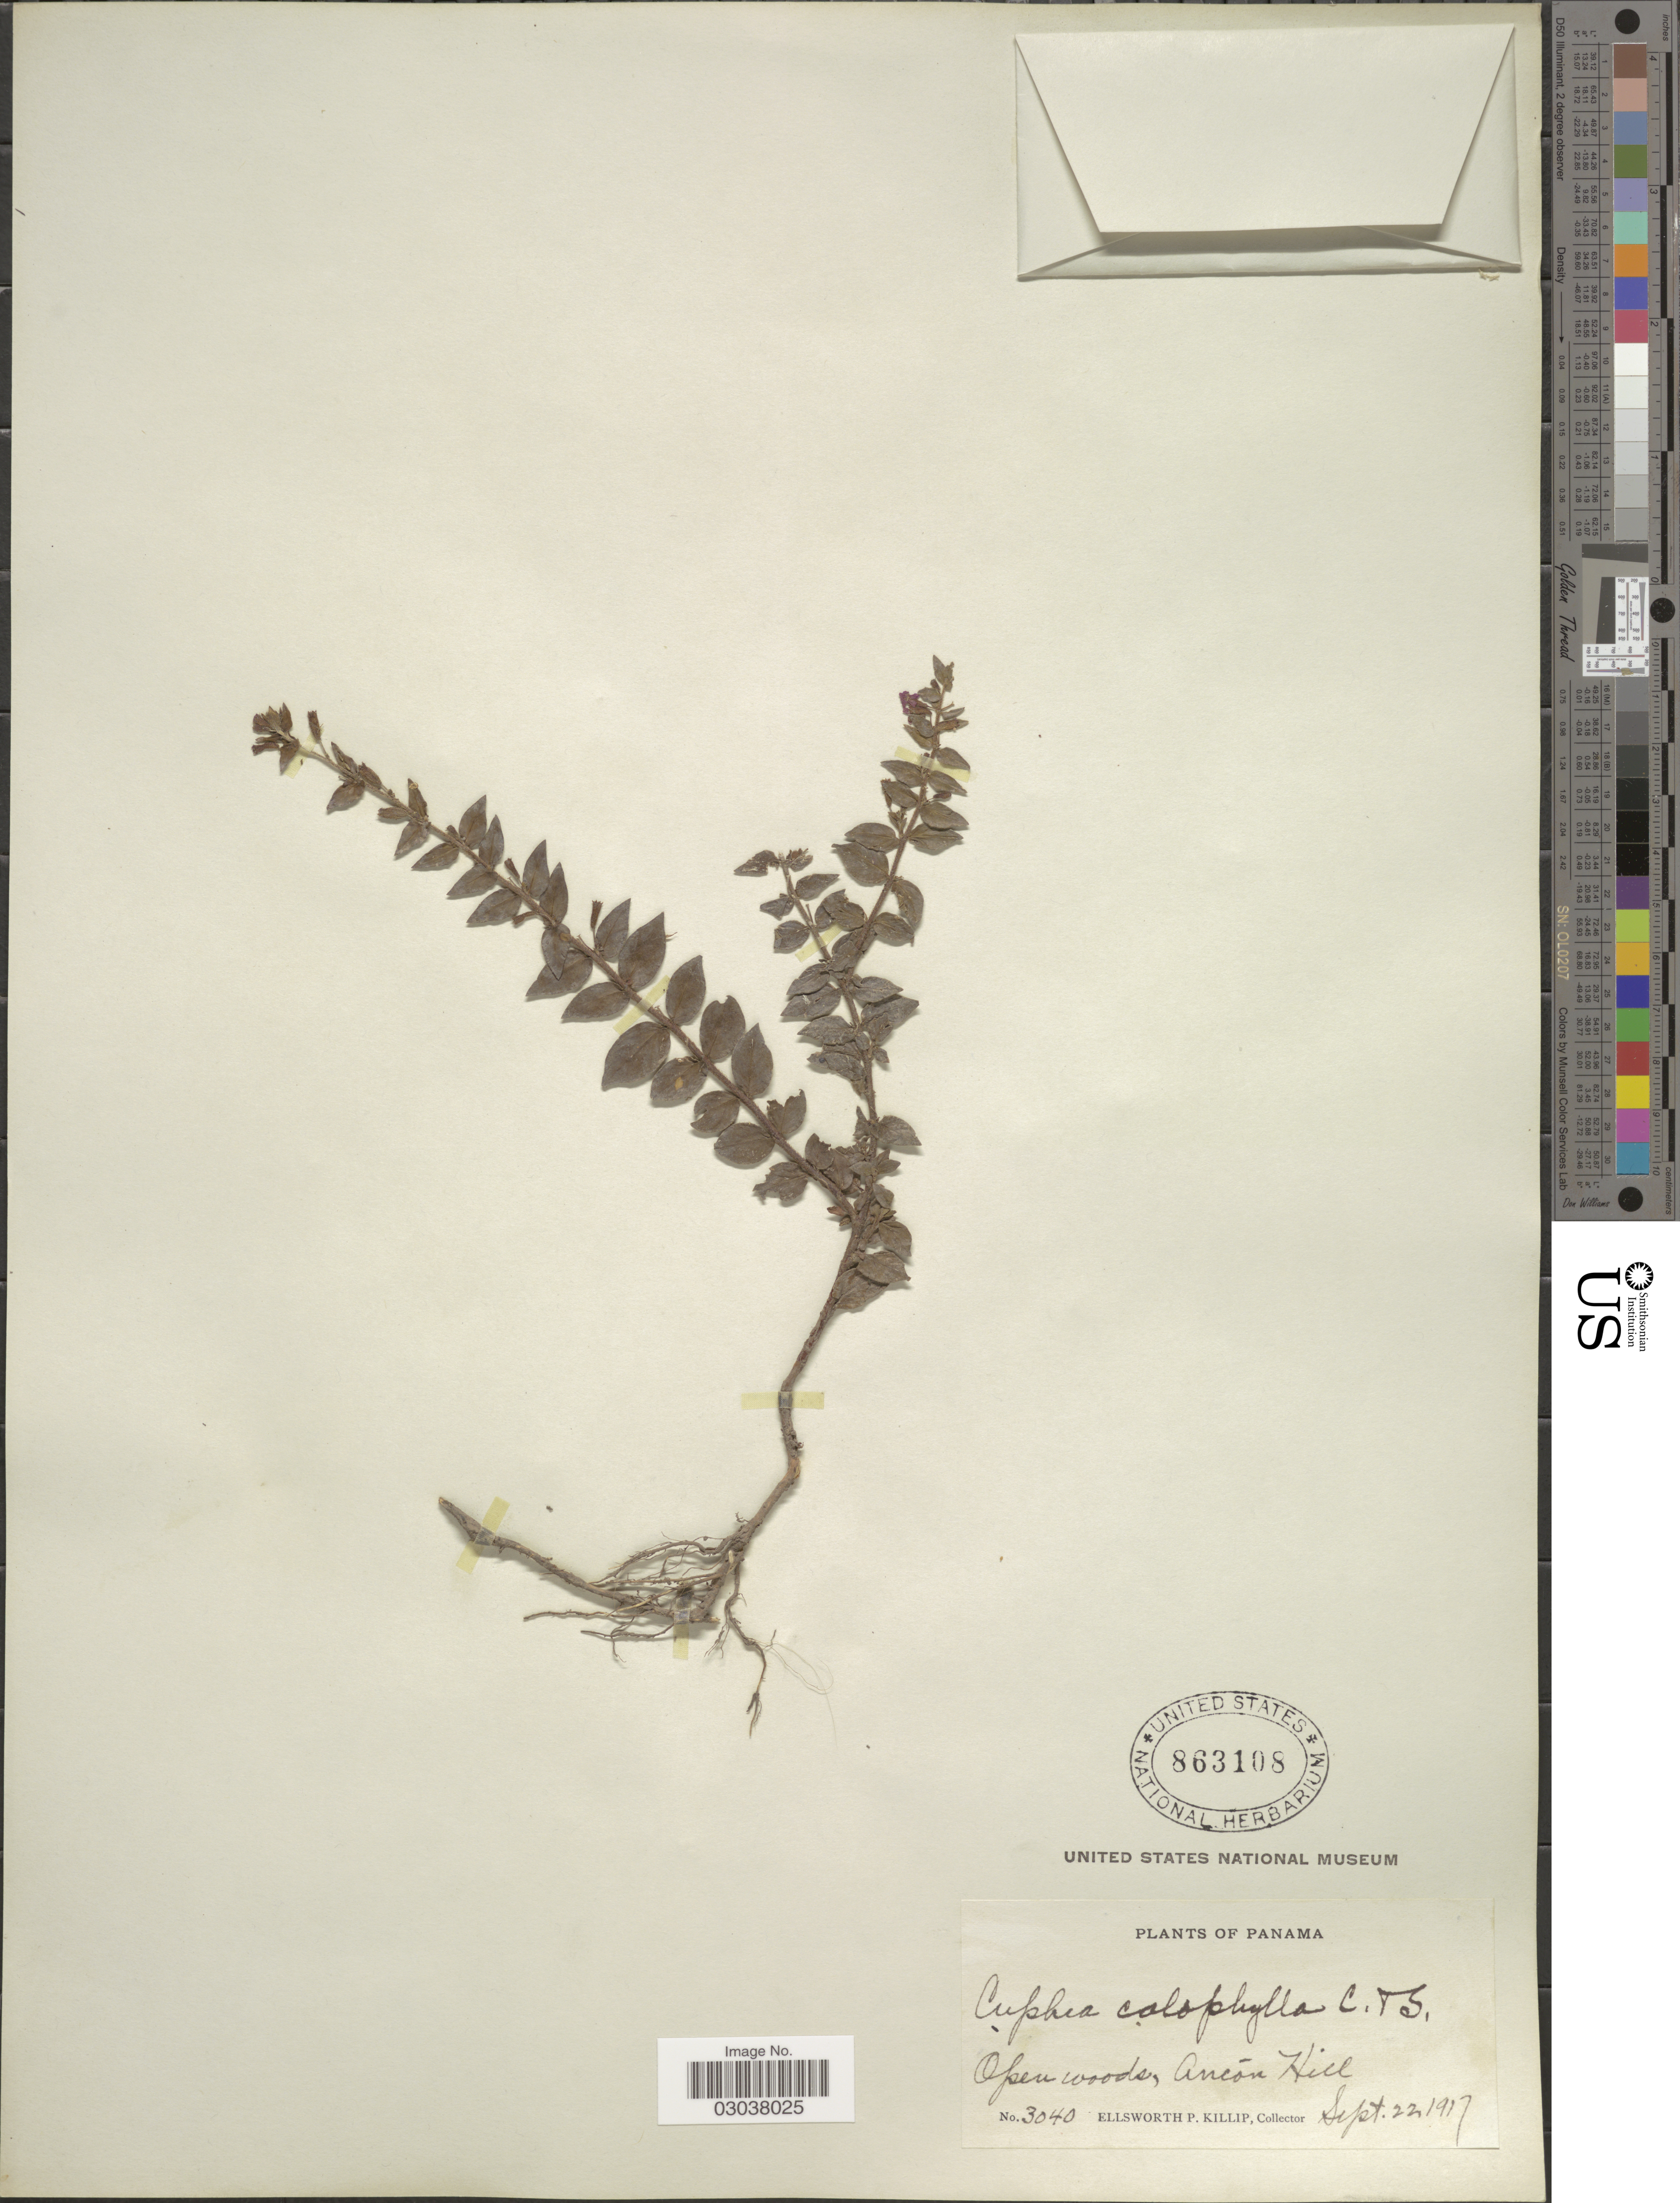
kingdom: Plantae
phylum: Tracheophyta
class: Magnoliopsida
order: Myrtales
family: Lythraceae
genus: Cuphea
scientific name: Cuphea calophylla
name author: Cham. & Schltdl.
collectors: E. P. Killip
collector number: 3040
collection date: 1917-09-22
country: Panama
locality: Ancón Hill.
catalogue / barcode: US 863108